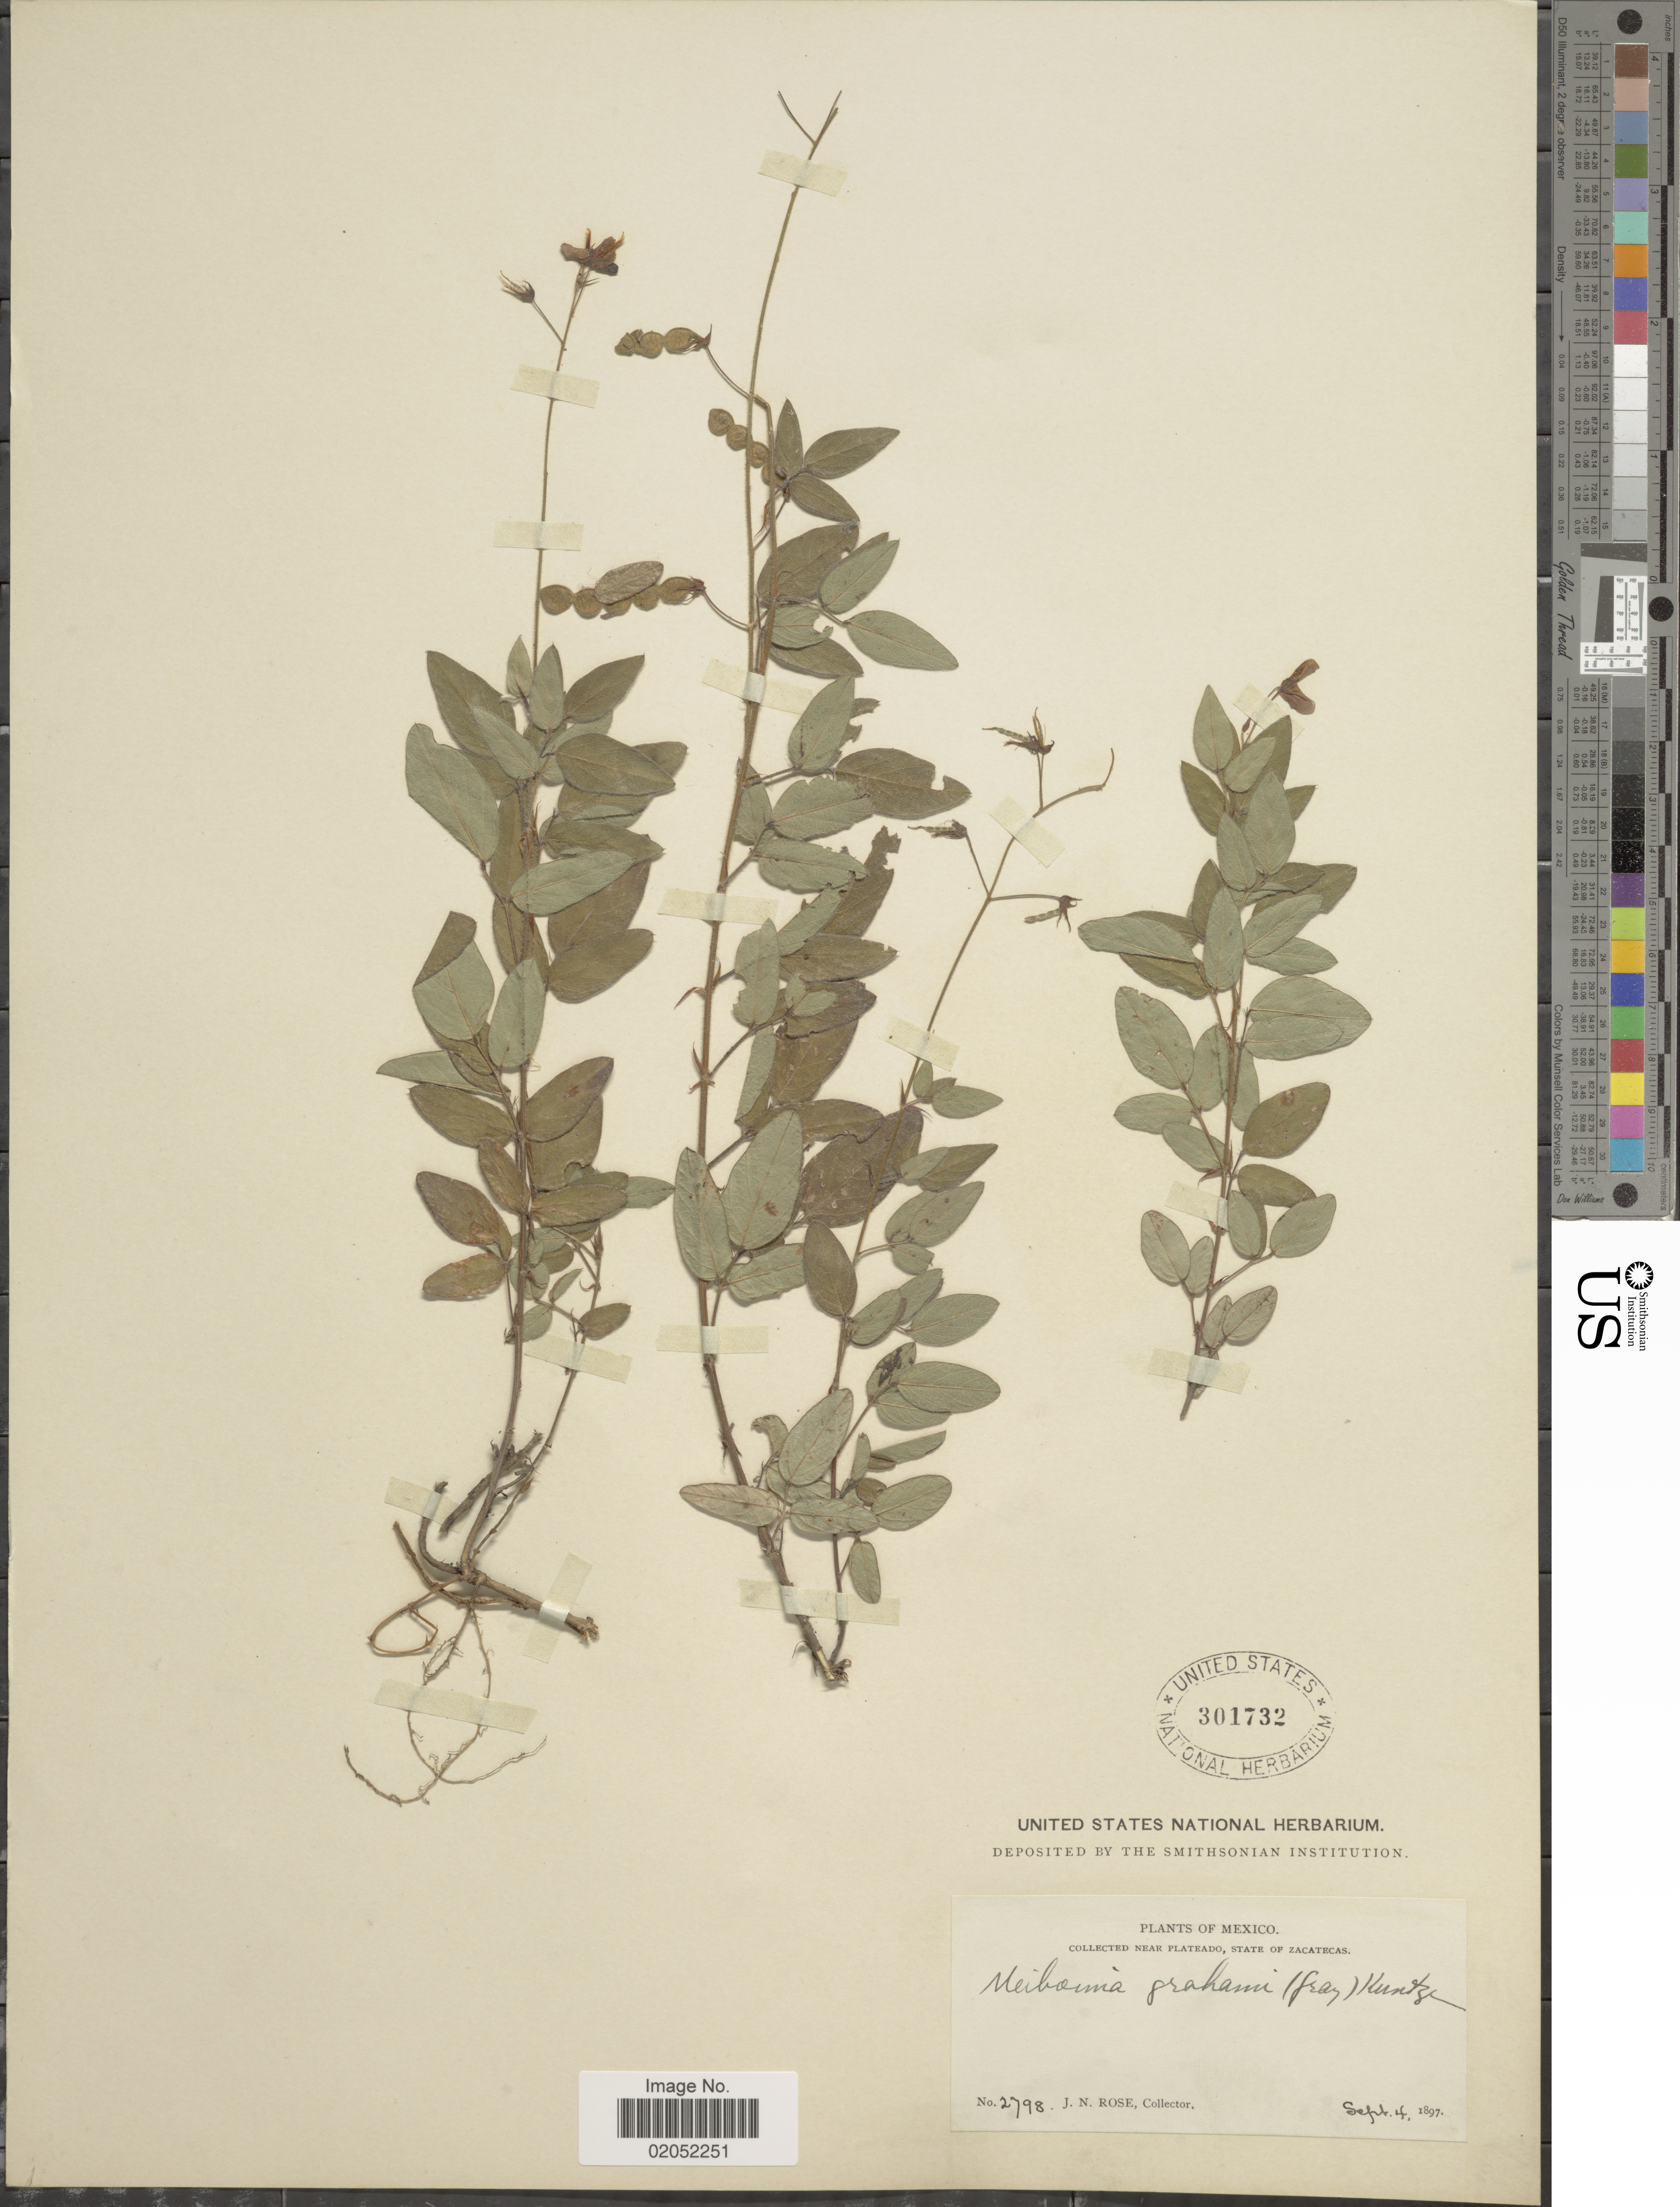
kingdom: Plantae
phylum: Tracheophyta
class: Magnoliopsida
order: Fabales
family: Fabaceae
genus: Desmodium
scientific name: Desmodium grahamii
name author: A. Gray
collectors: J. N. Rose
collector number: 2798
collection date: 1897-09-04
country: Mexico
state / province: Zacatecas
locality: Mexico. Near Plateado, State of Zacatecas.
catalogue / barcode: US 301732